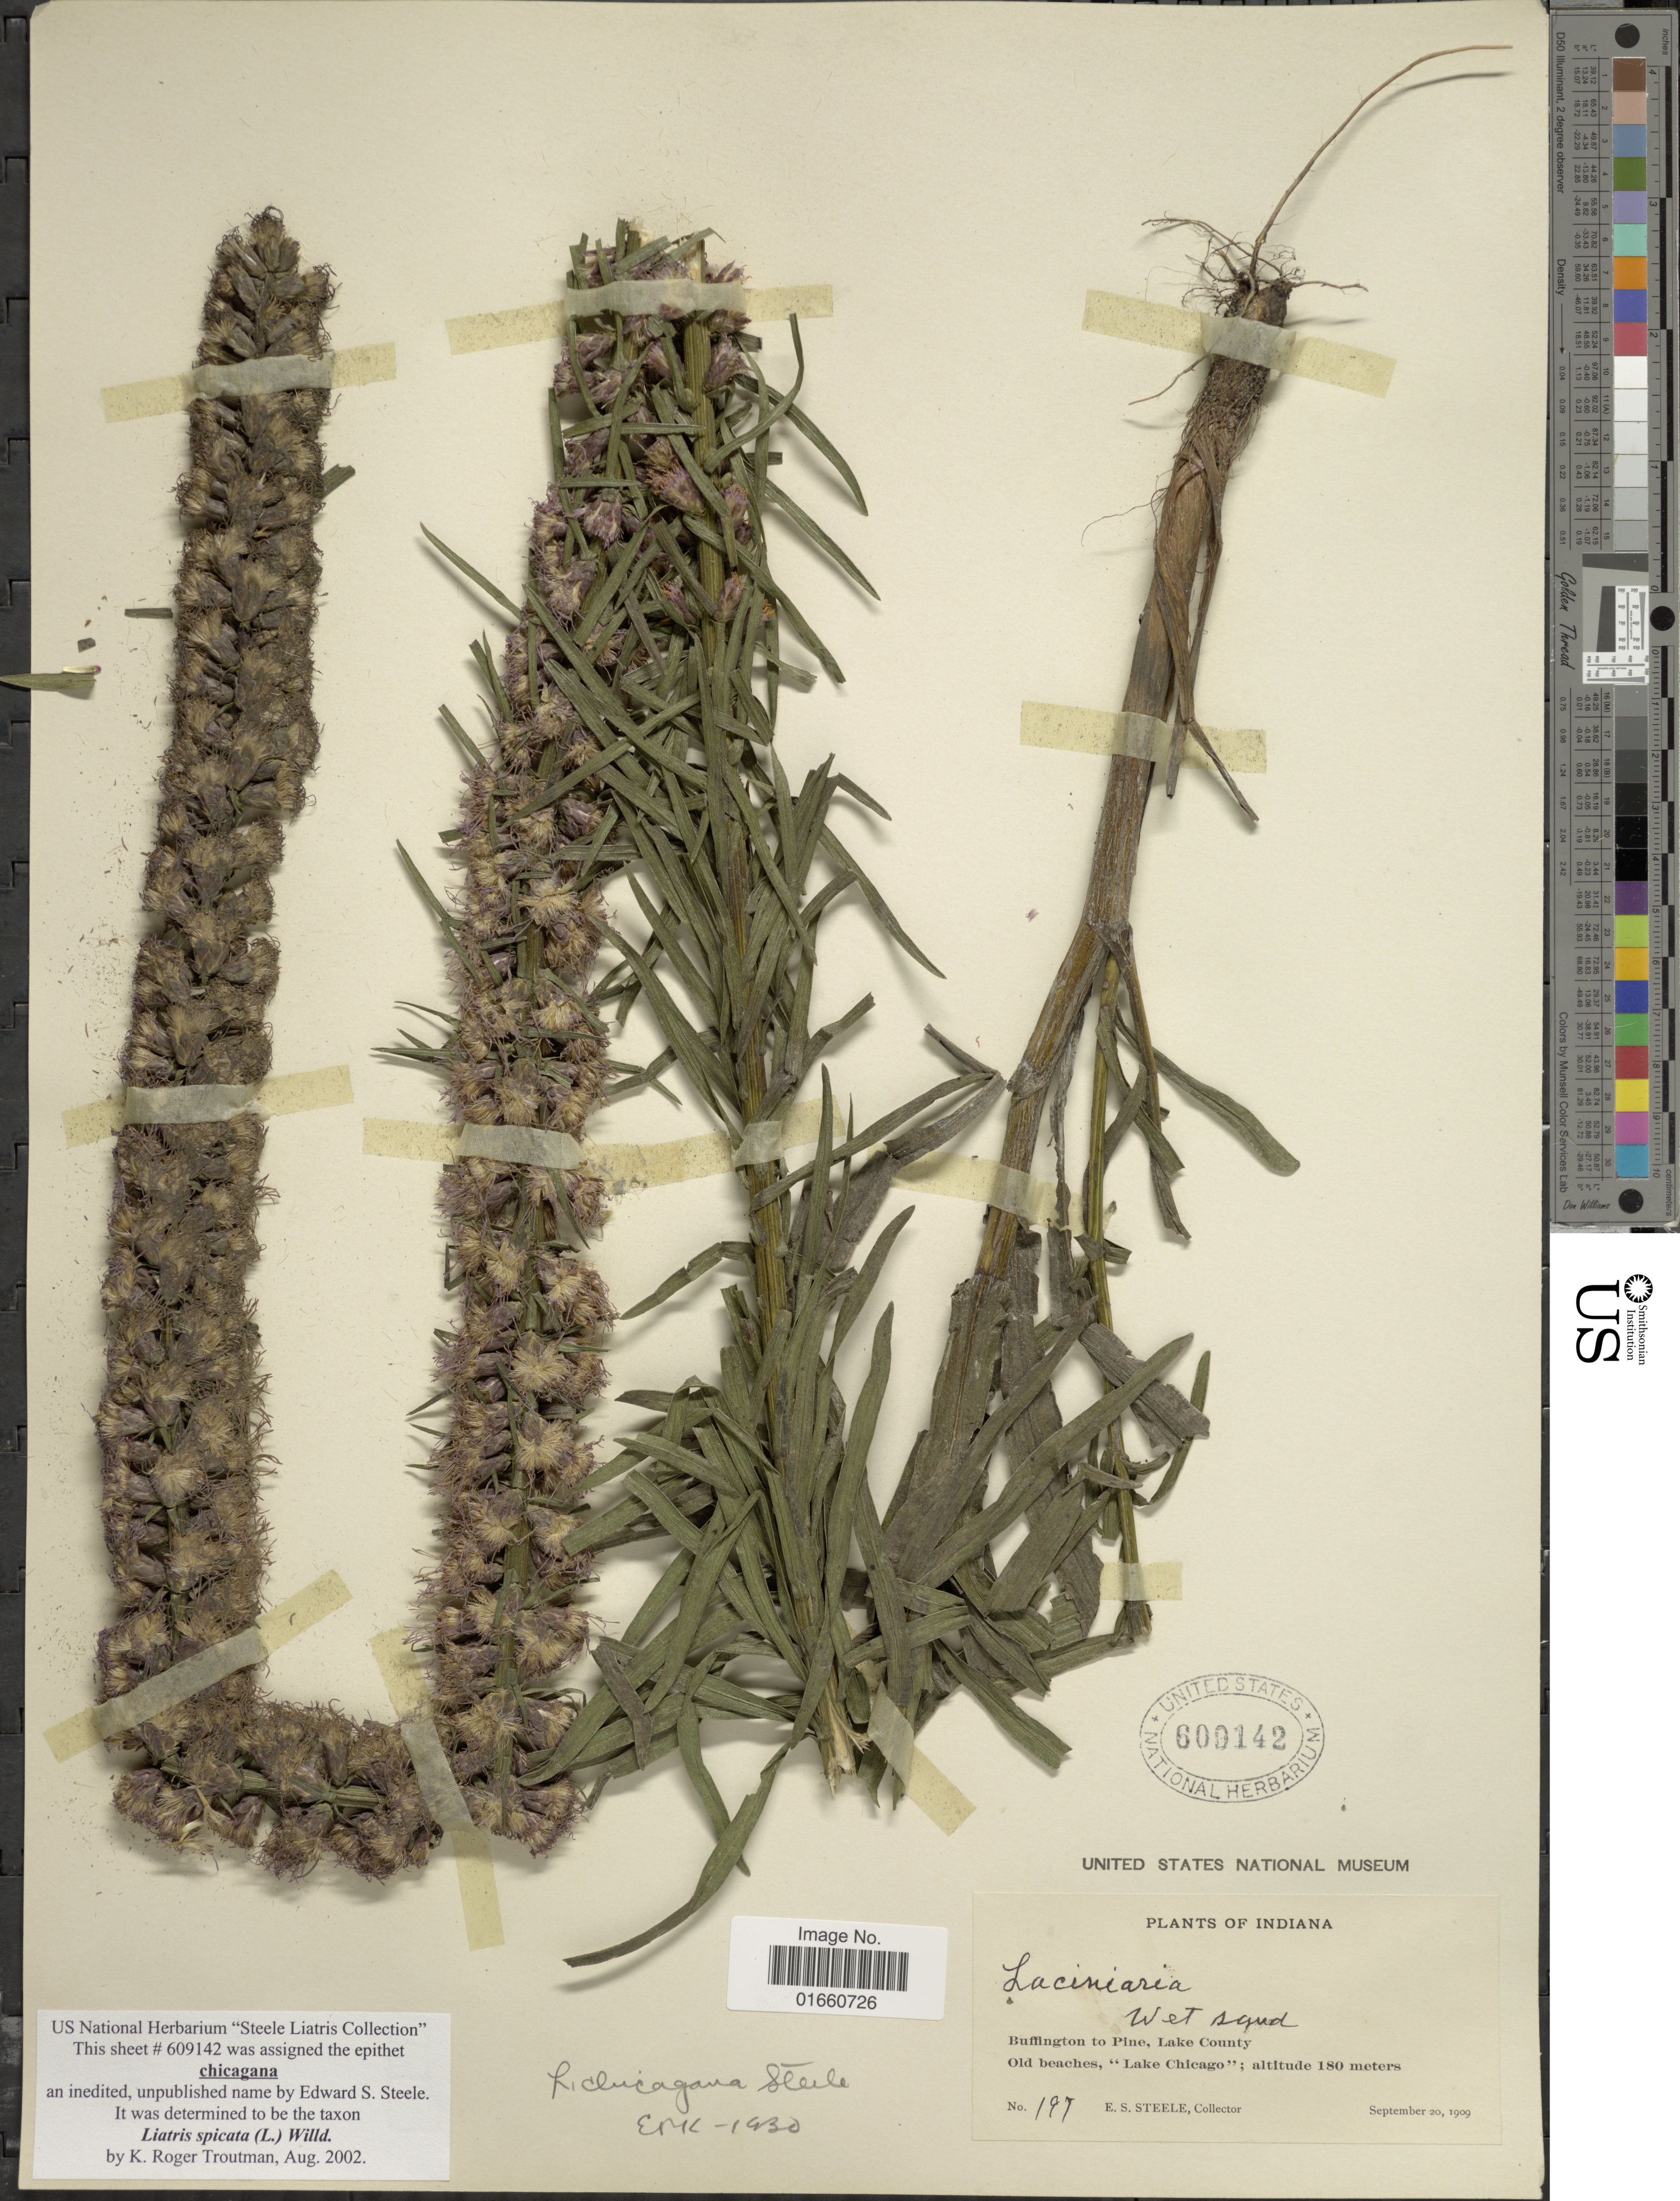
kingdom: Plantae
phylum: Tracheophyta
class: Magnoliopsida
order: Asterales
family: Asteraceae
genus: Liatris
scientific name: Liatris spicata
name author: (L.) Willd.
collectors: E. Steele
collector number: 197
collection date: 1909-09-20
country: United States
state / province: Indiana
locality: Buffington to pine, Lake County, Old beaches, "Lake Chicago"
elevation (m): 180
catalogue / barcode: US 600142